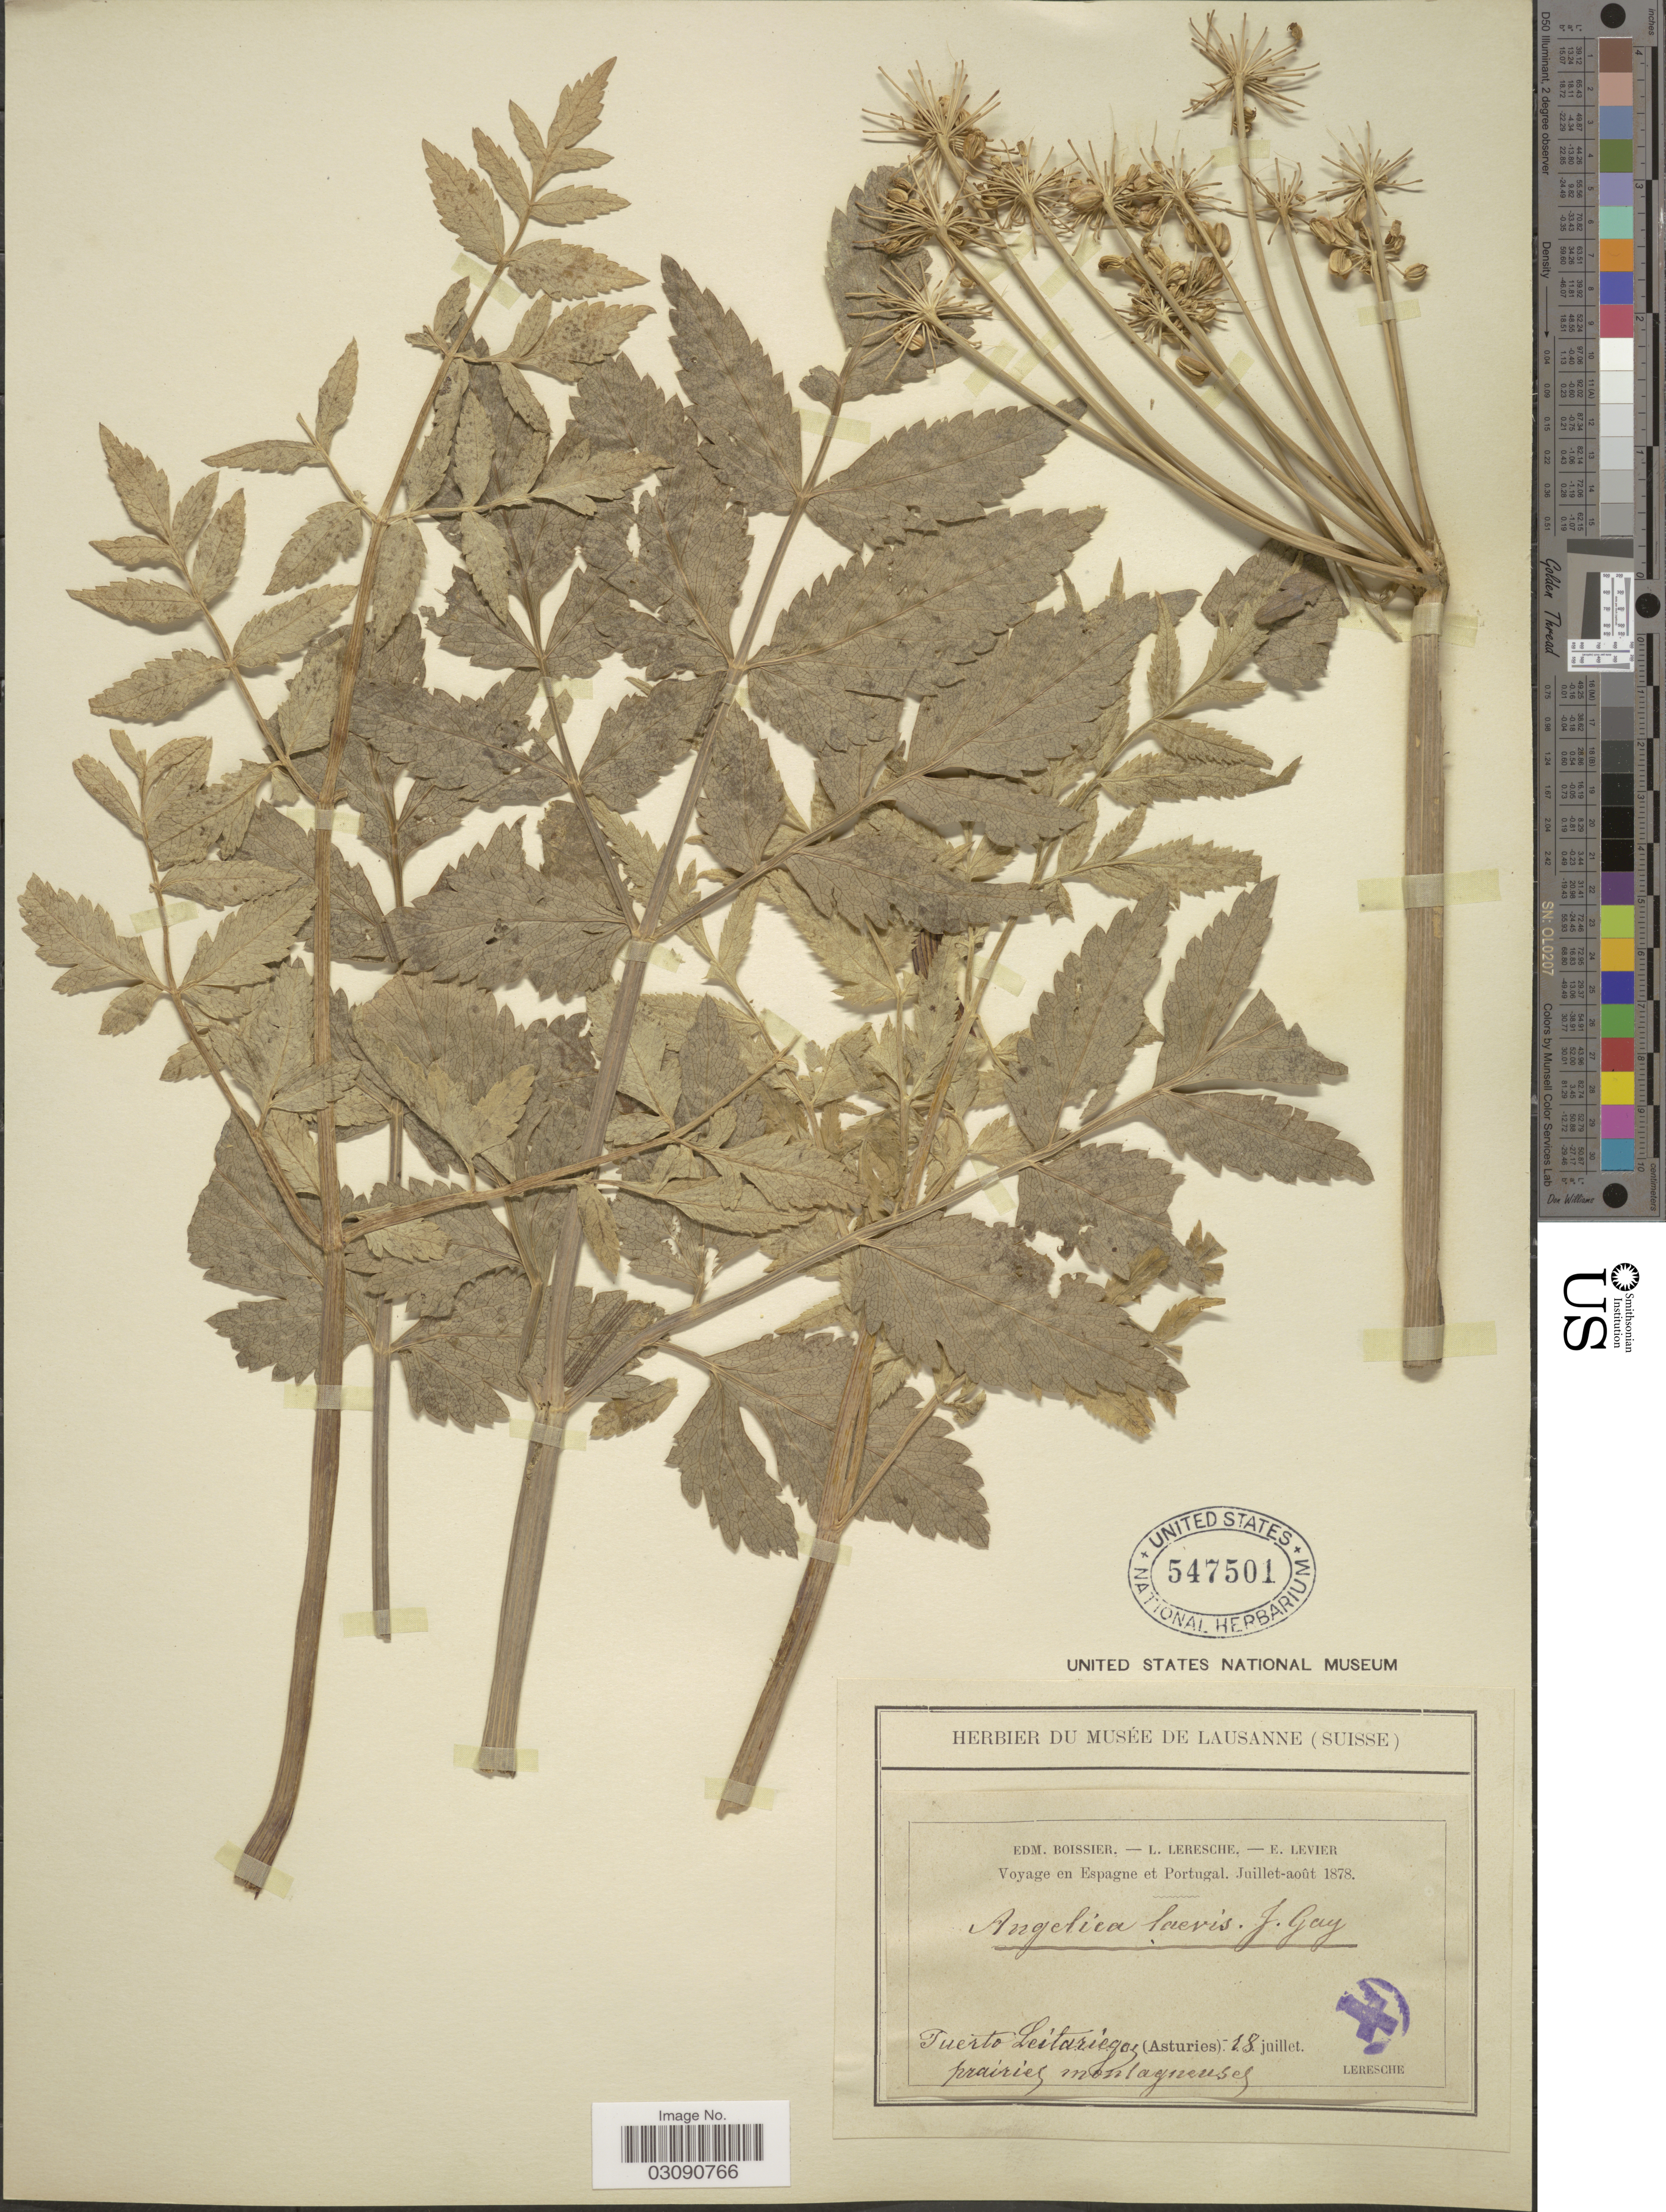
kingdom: Plantae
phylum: Tracheophyta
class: Magnoliopsida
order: Apiales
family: Apiaceae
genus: Angelica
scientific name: Angelica laevis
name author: (Avé-Lall.) J. Gay ex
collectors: L. Leresche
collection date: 1878-07-18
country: Spain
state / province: Principado de Asturias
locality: Puerto Leitariegos (Asturies).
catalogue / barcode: US 547501